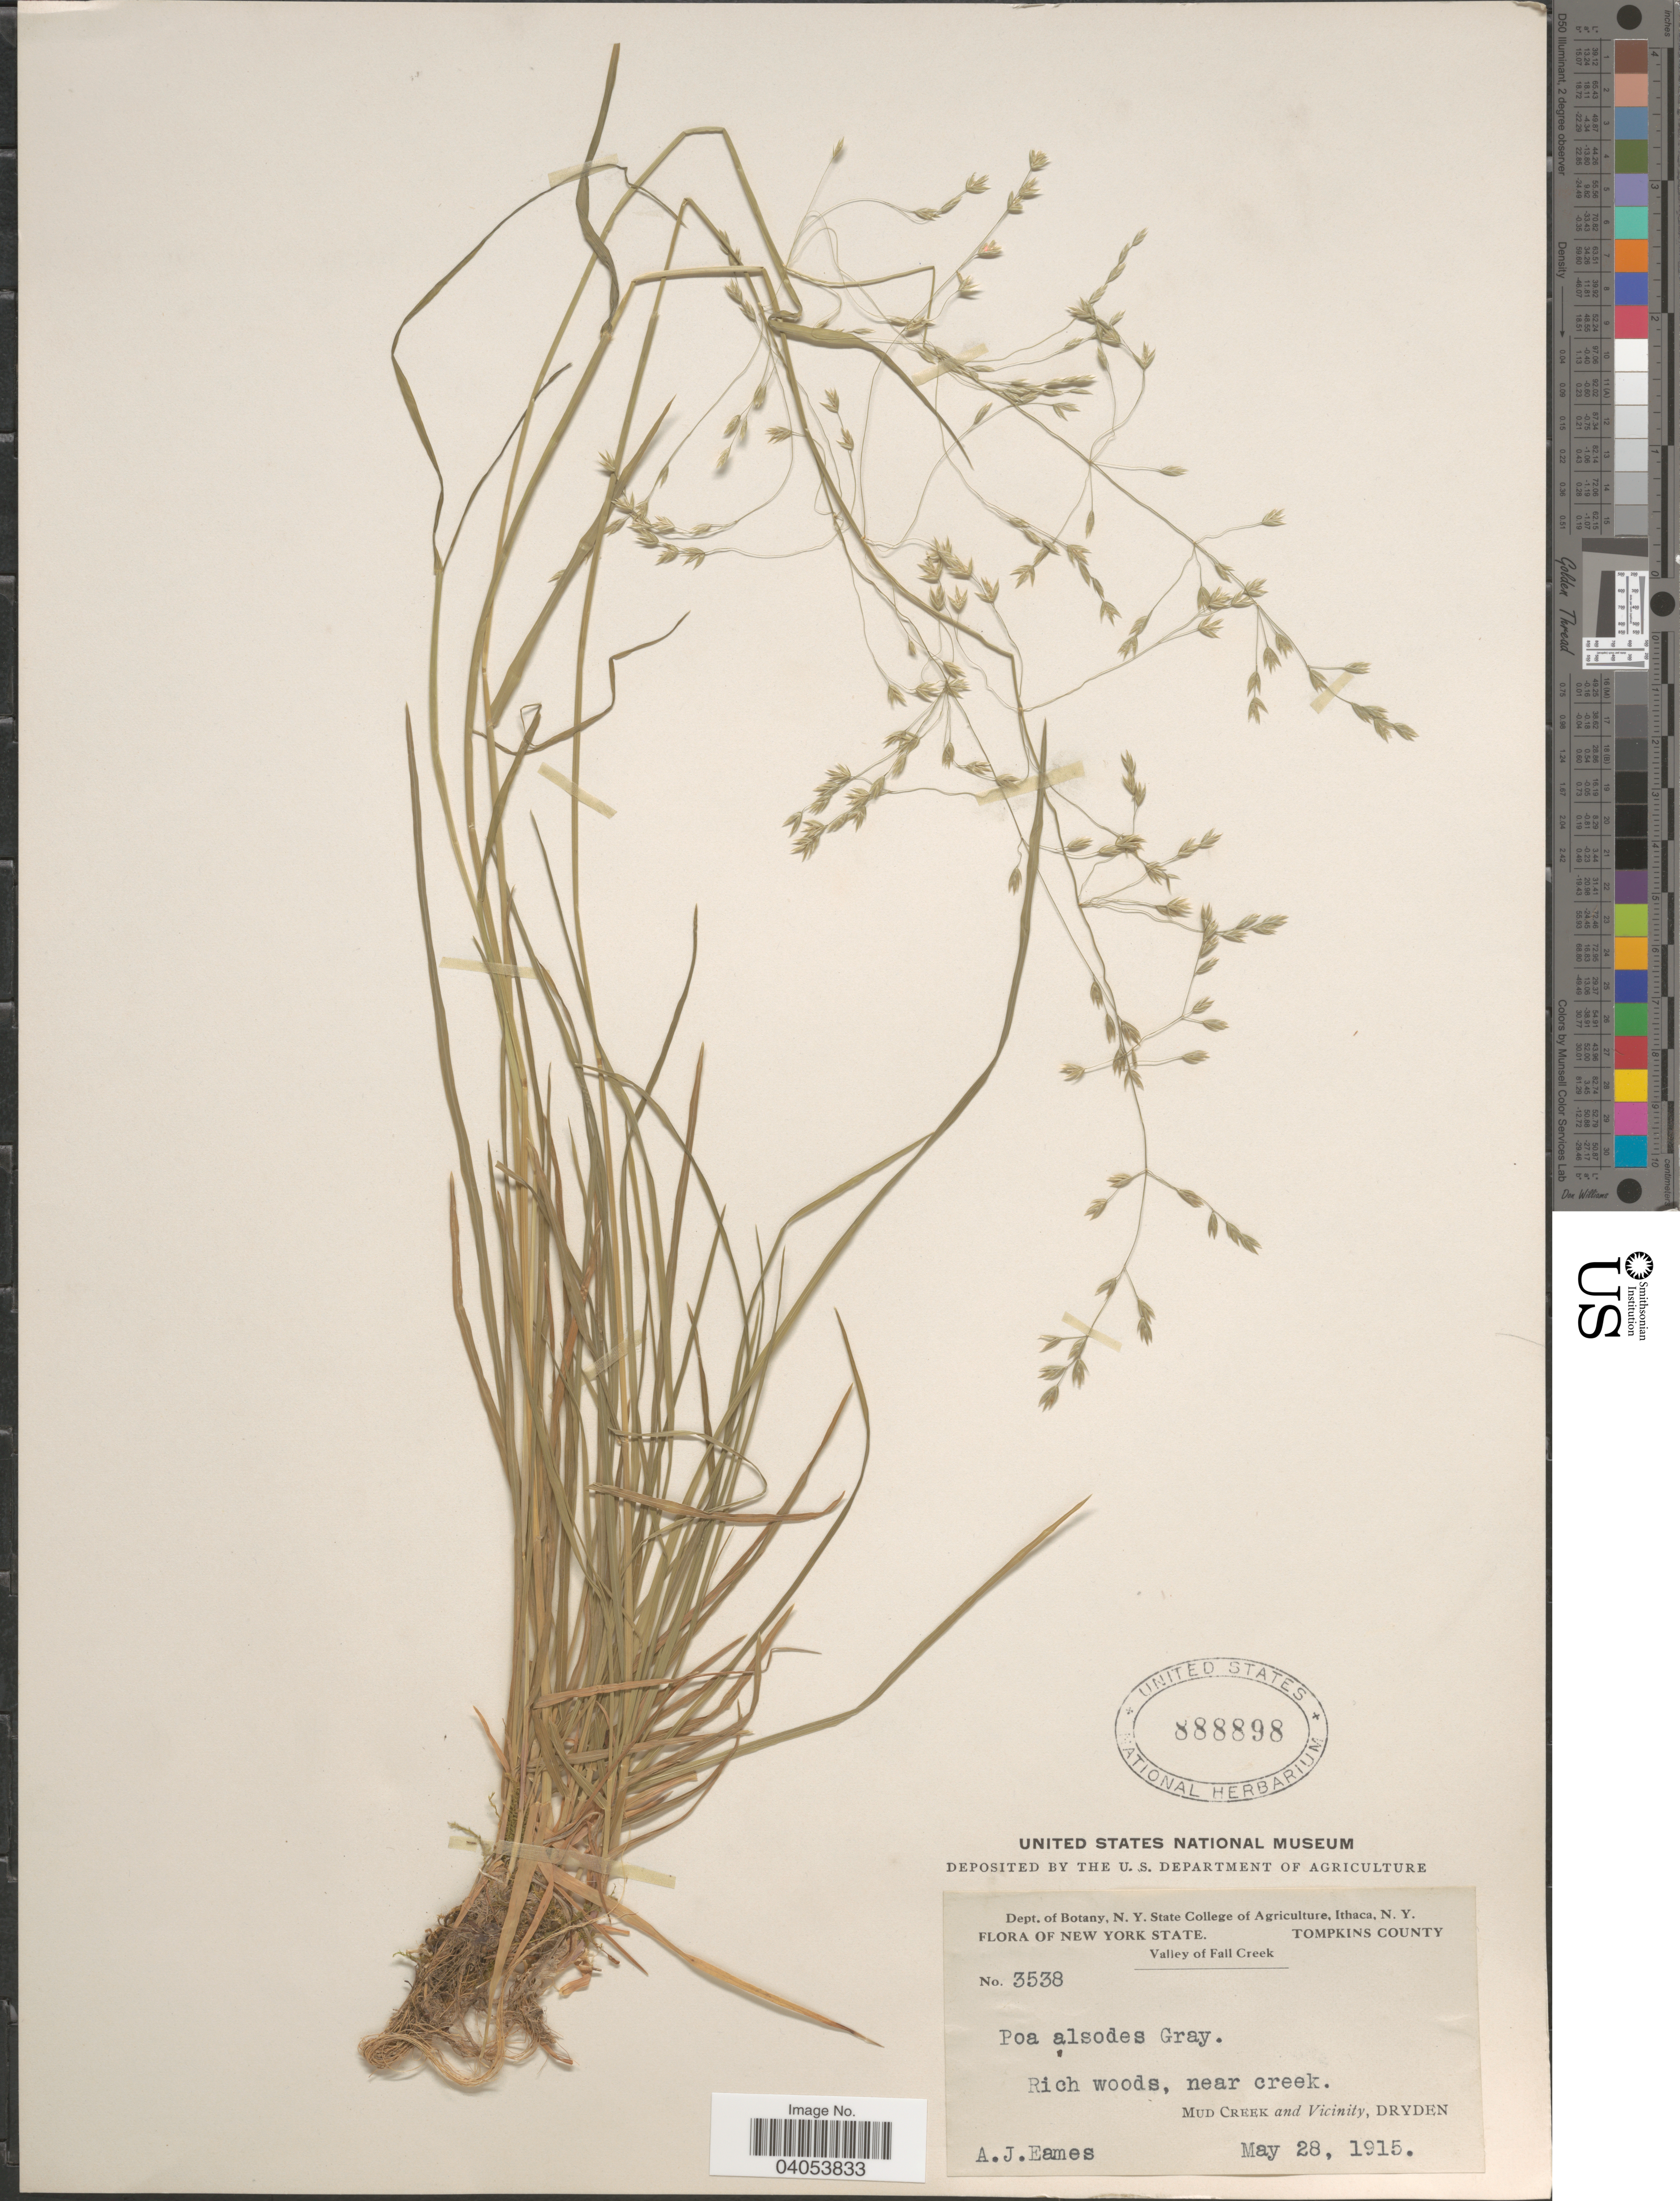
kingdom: Plantae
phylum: Tracheophyta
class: Liliopsida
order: Poales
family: Poaceae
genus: Poa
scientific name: Poa alsodes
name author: A. Gray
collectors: A. J. Eames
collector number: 3538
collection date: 1915-05-28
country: United States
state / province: New York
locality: Tompkins County. Valley of Fall Creek. Mud Creek and Vicinity, Dryden.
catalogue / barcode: US 888898